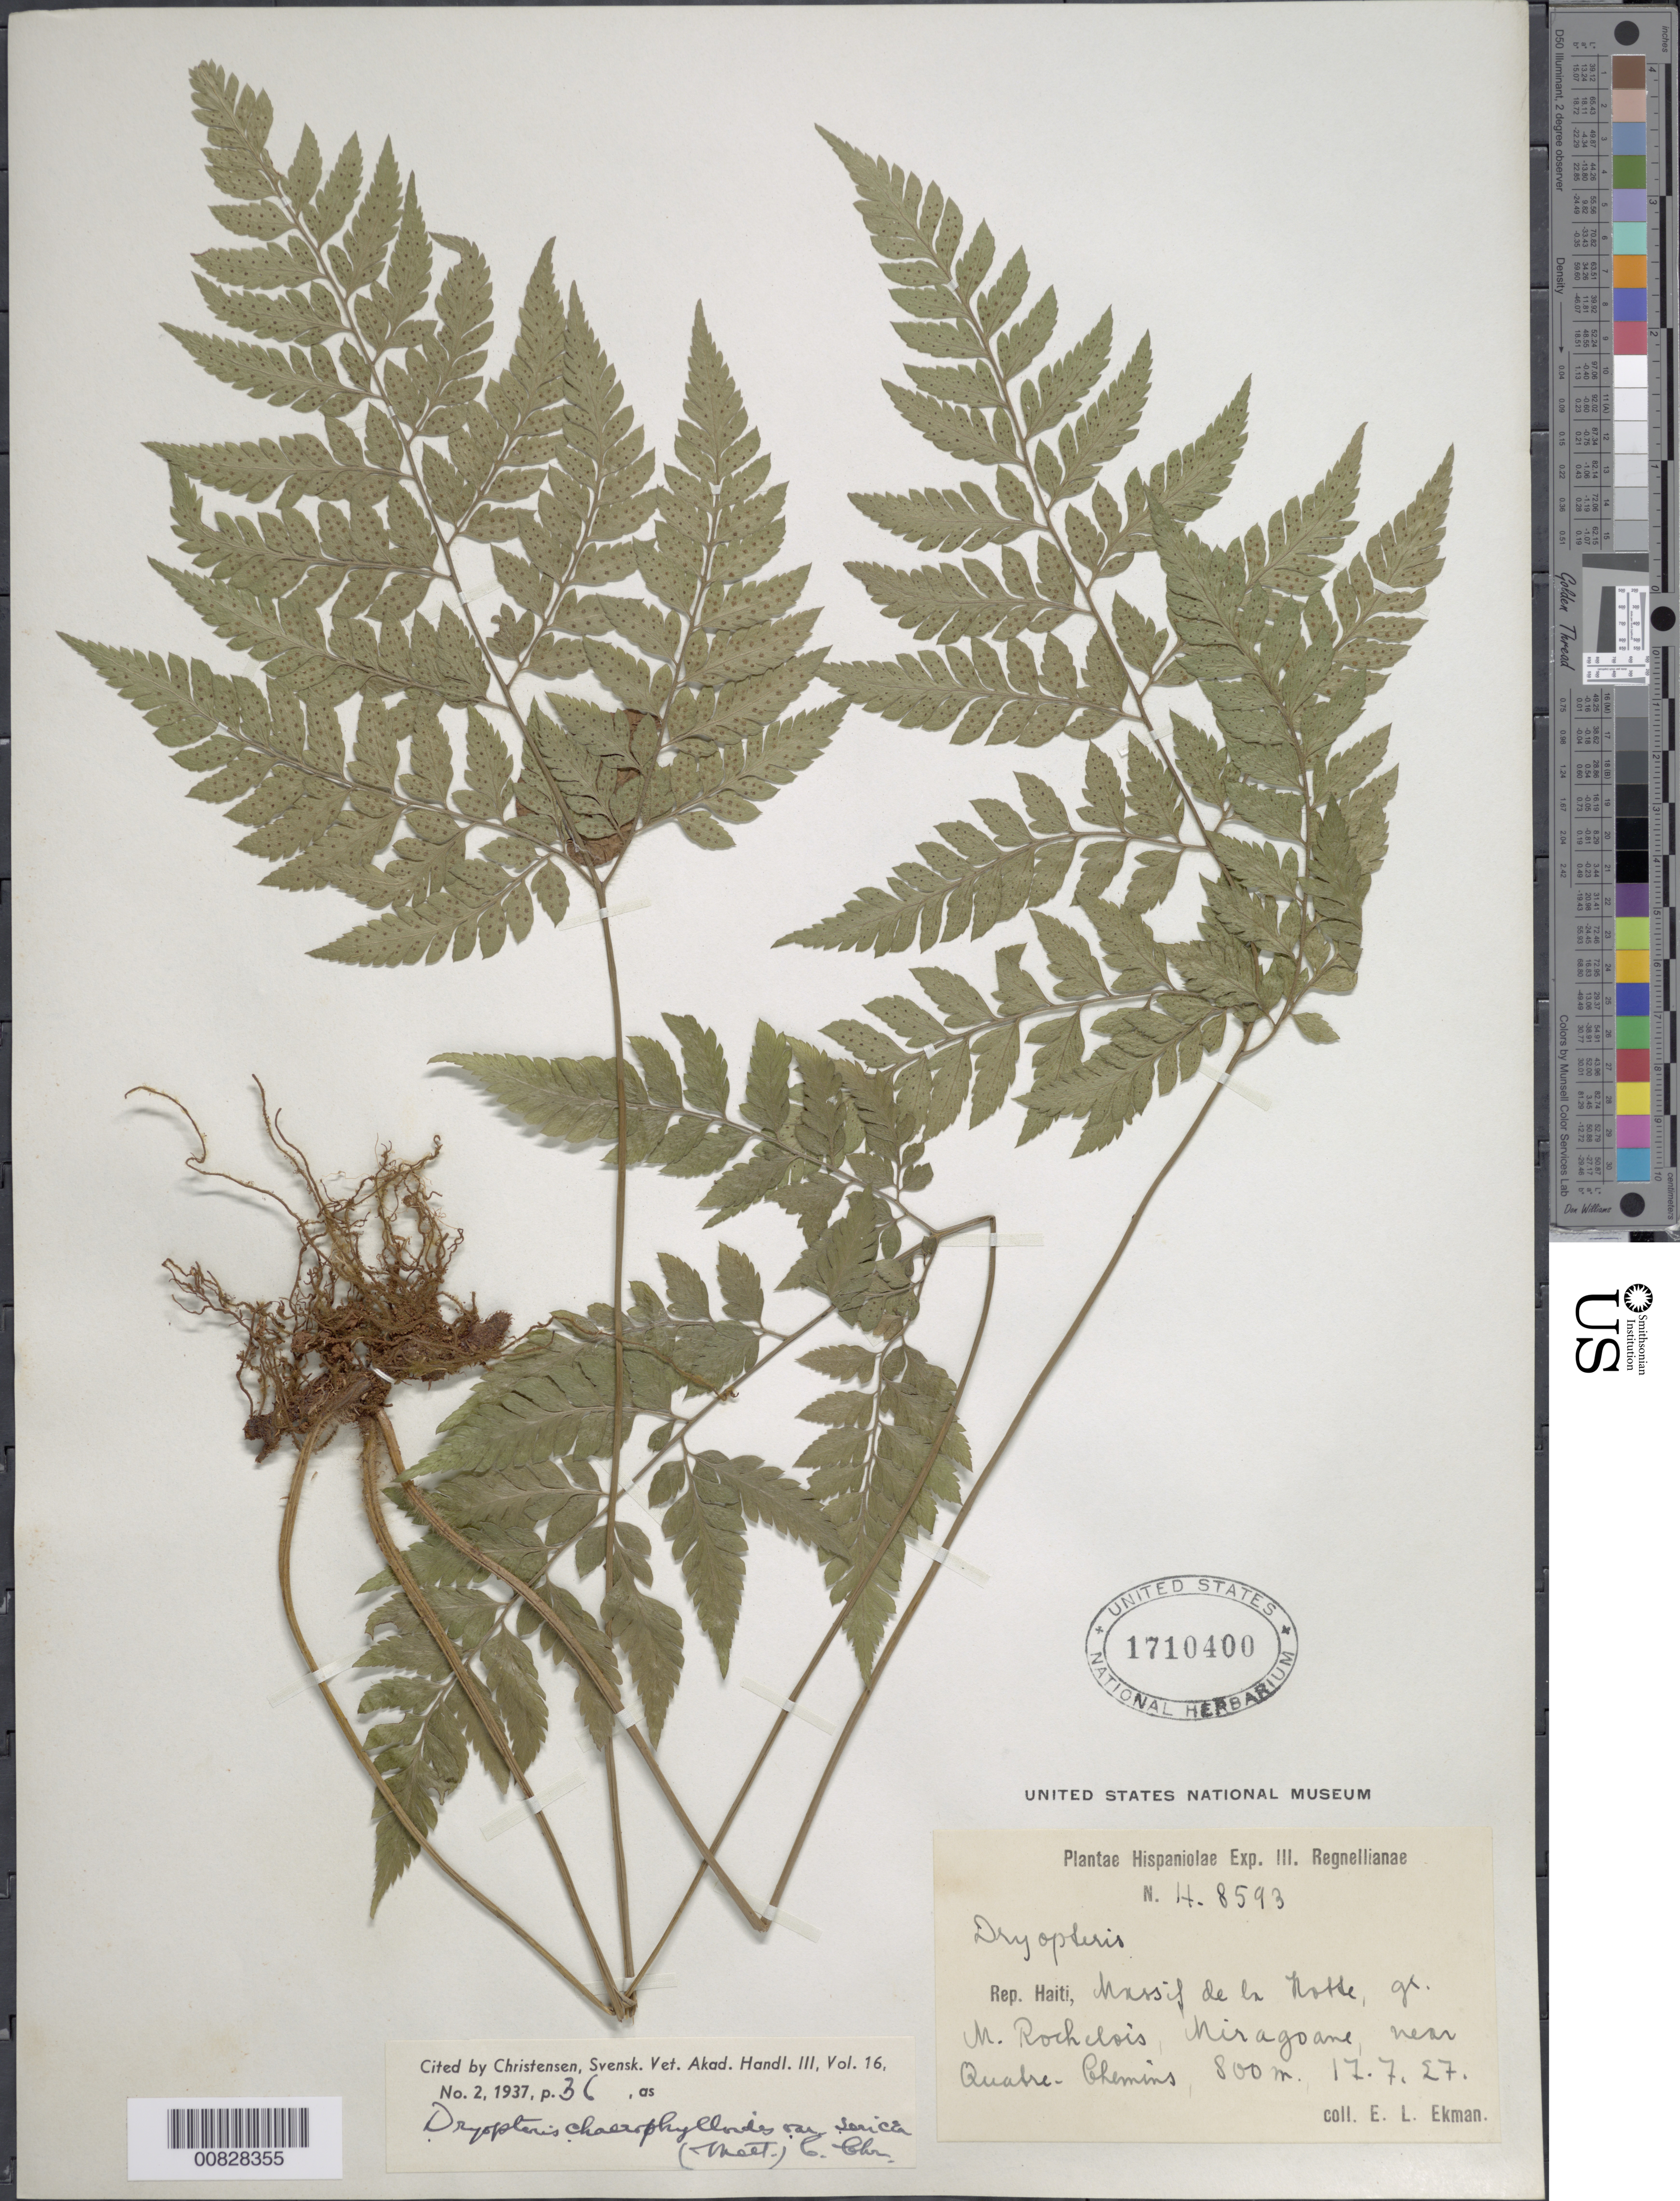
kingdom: Plantae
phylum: Tracheophyta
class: Polypodiopsida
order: Polypodiales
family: Dryopteridaceae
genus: Polystichopsis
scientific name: Polystichopsis chaerophylloides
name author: (Poir.) C.V. Morton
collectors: E. L. Ekman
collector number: H 8593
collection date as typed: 17 Jul 1927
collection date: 1927-07-17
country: Haiti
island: Hispaniola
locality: Massif de la Hotte, gr. M. Rochelois, Miragoane, near Quatre-Chemins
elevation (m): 800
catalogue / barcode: US 1710400